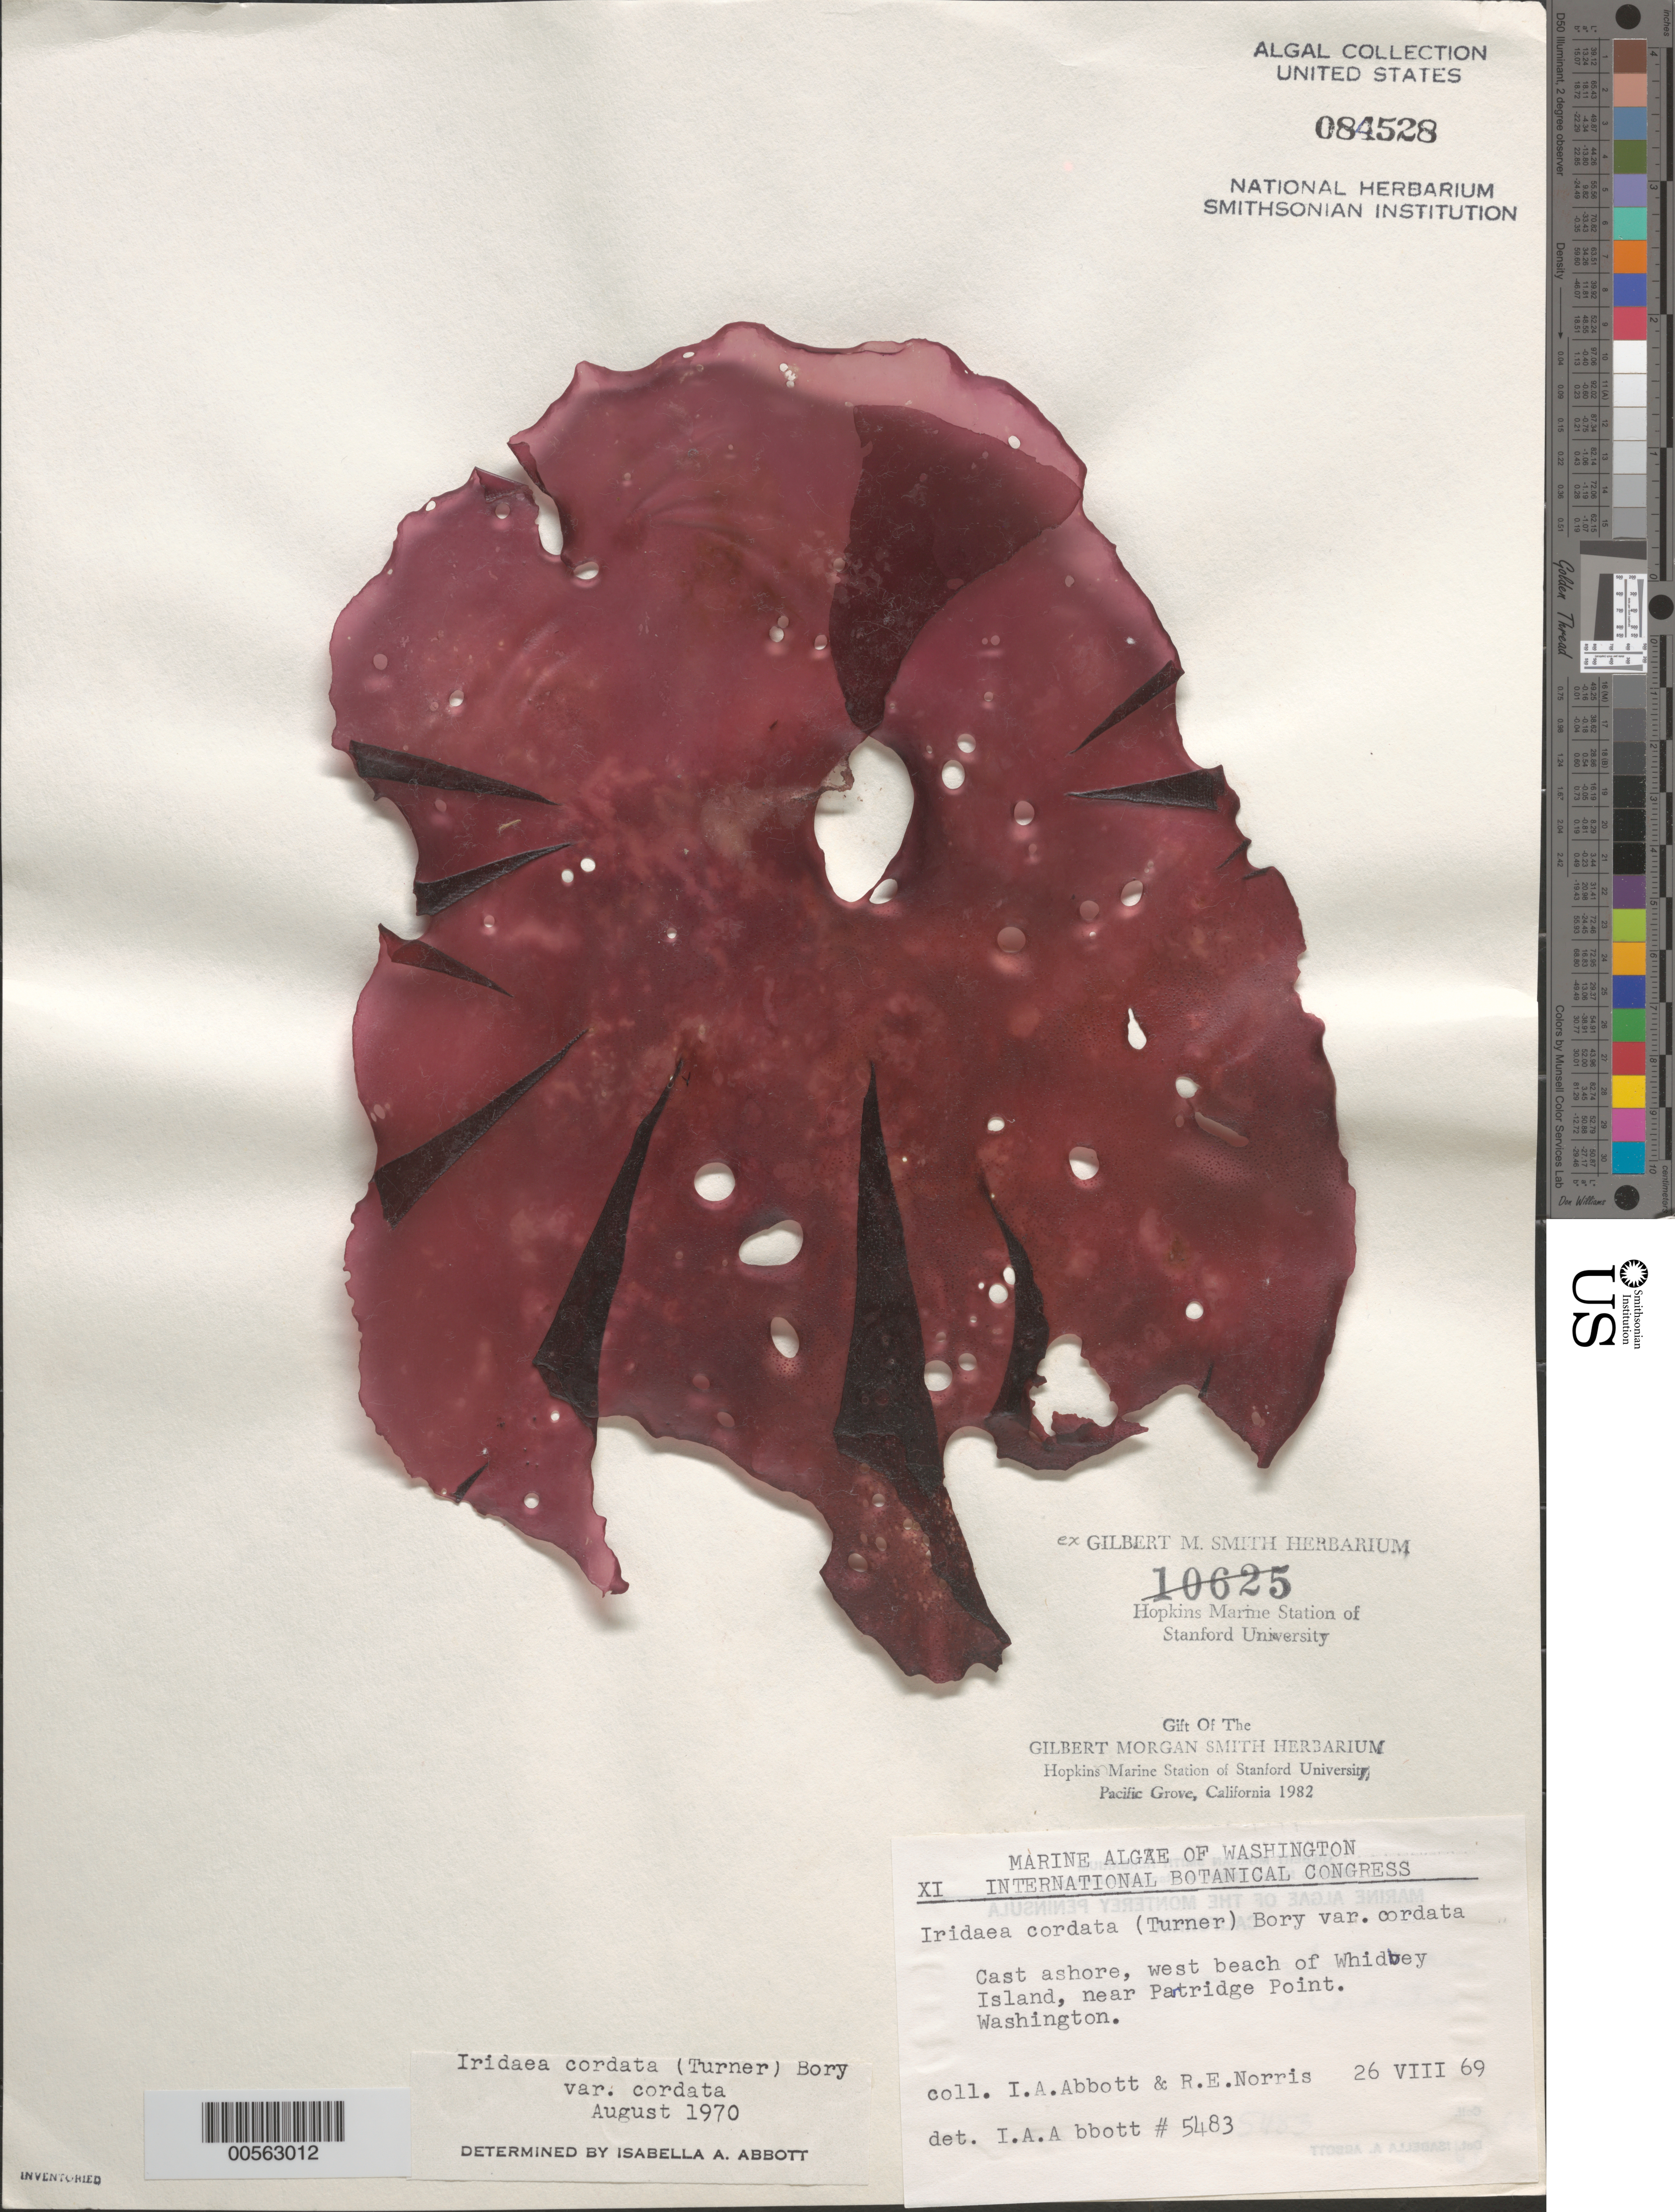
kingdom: Plantae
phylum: Rhodophyta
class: Florideophyceae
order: Gigartinales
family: Gigartinaceae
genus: Iridaea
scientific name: Iridaea cordata var. cordata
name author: (Turner) Bory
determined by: Abbott, Isabella A.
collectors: I. A. Abbott & R. E. Norris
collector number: IAA 5483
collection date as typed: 26 Aug 1969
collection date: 1969-08-26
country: United States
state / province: Washington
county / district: Island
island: Whidbey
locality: West Beach near Partridge Point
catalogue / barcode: US 84528